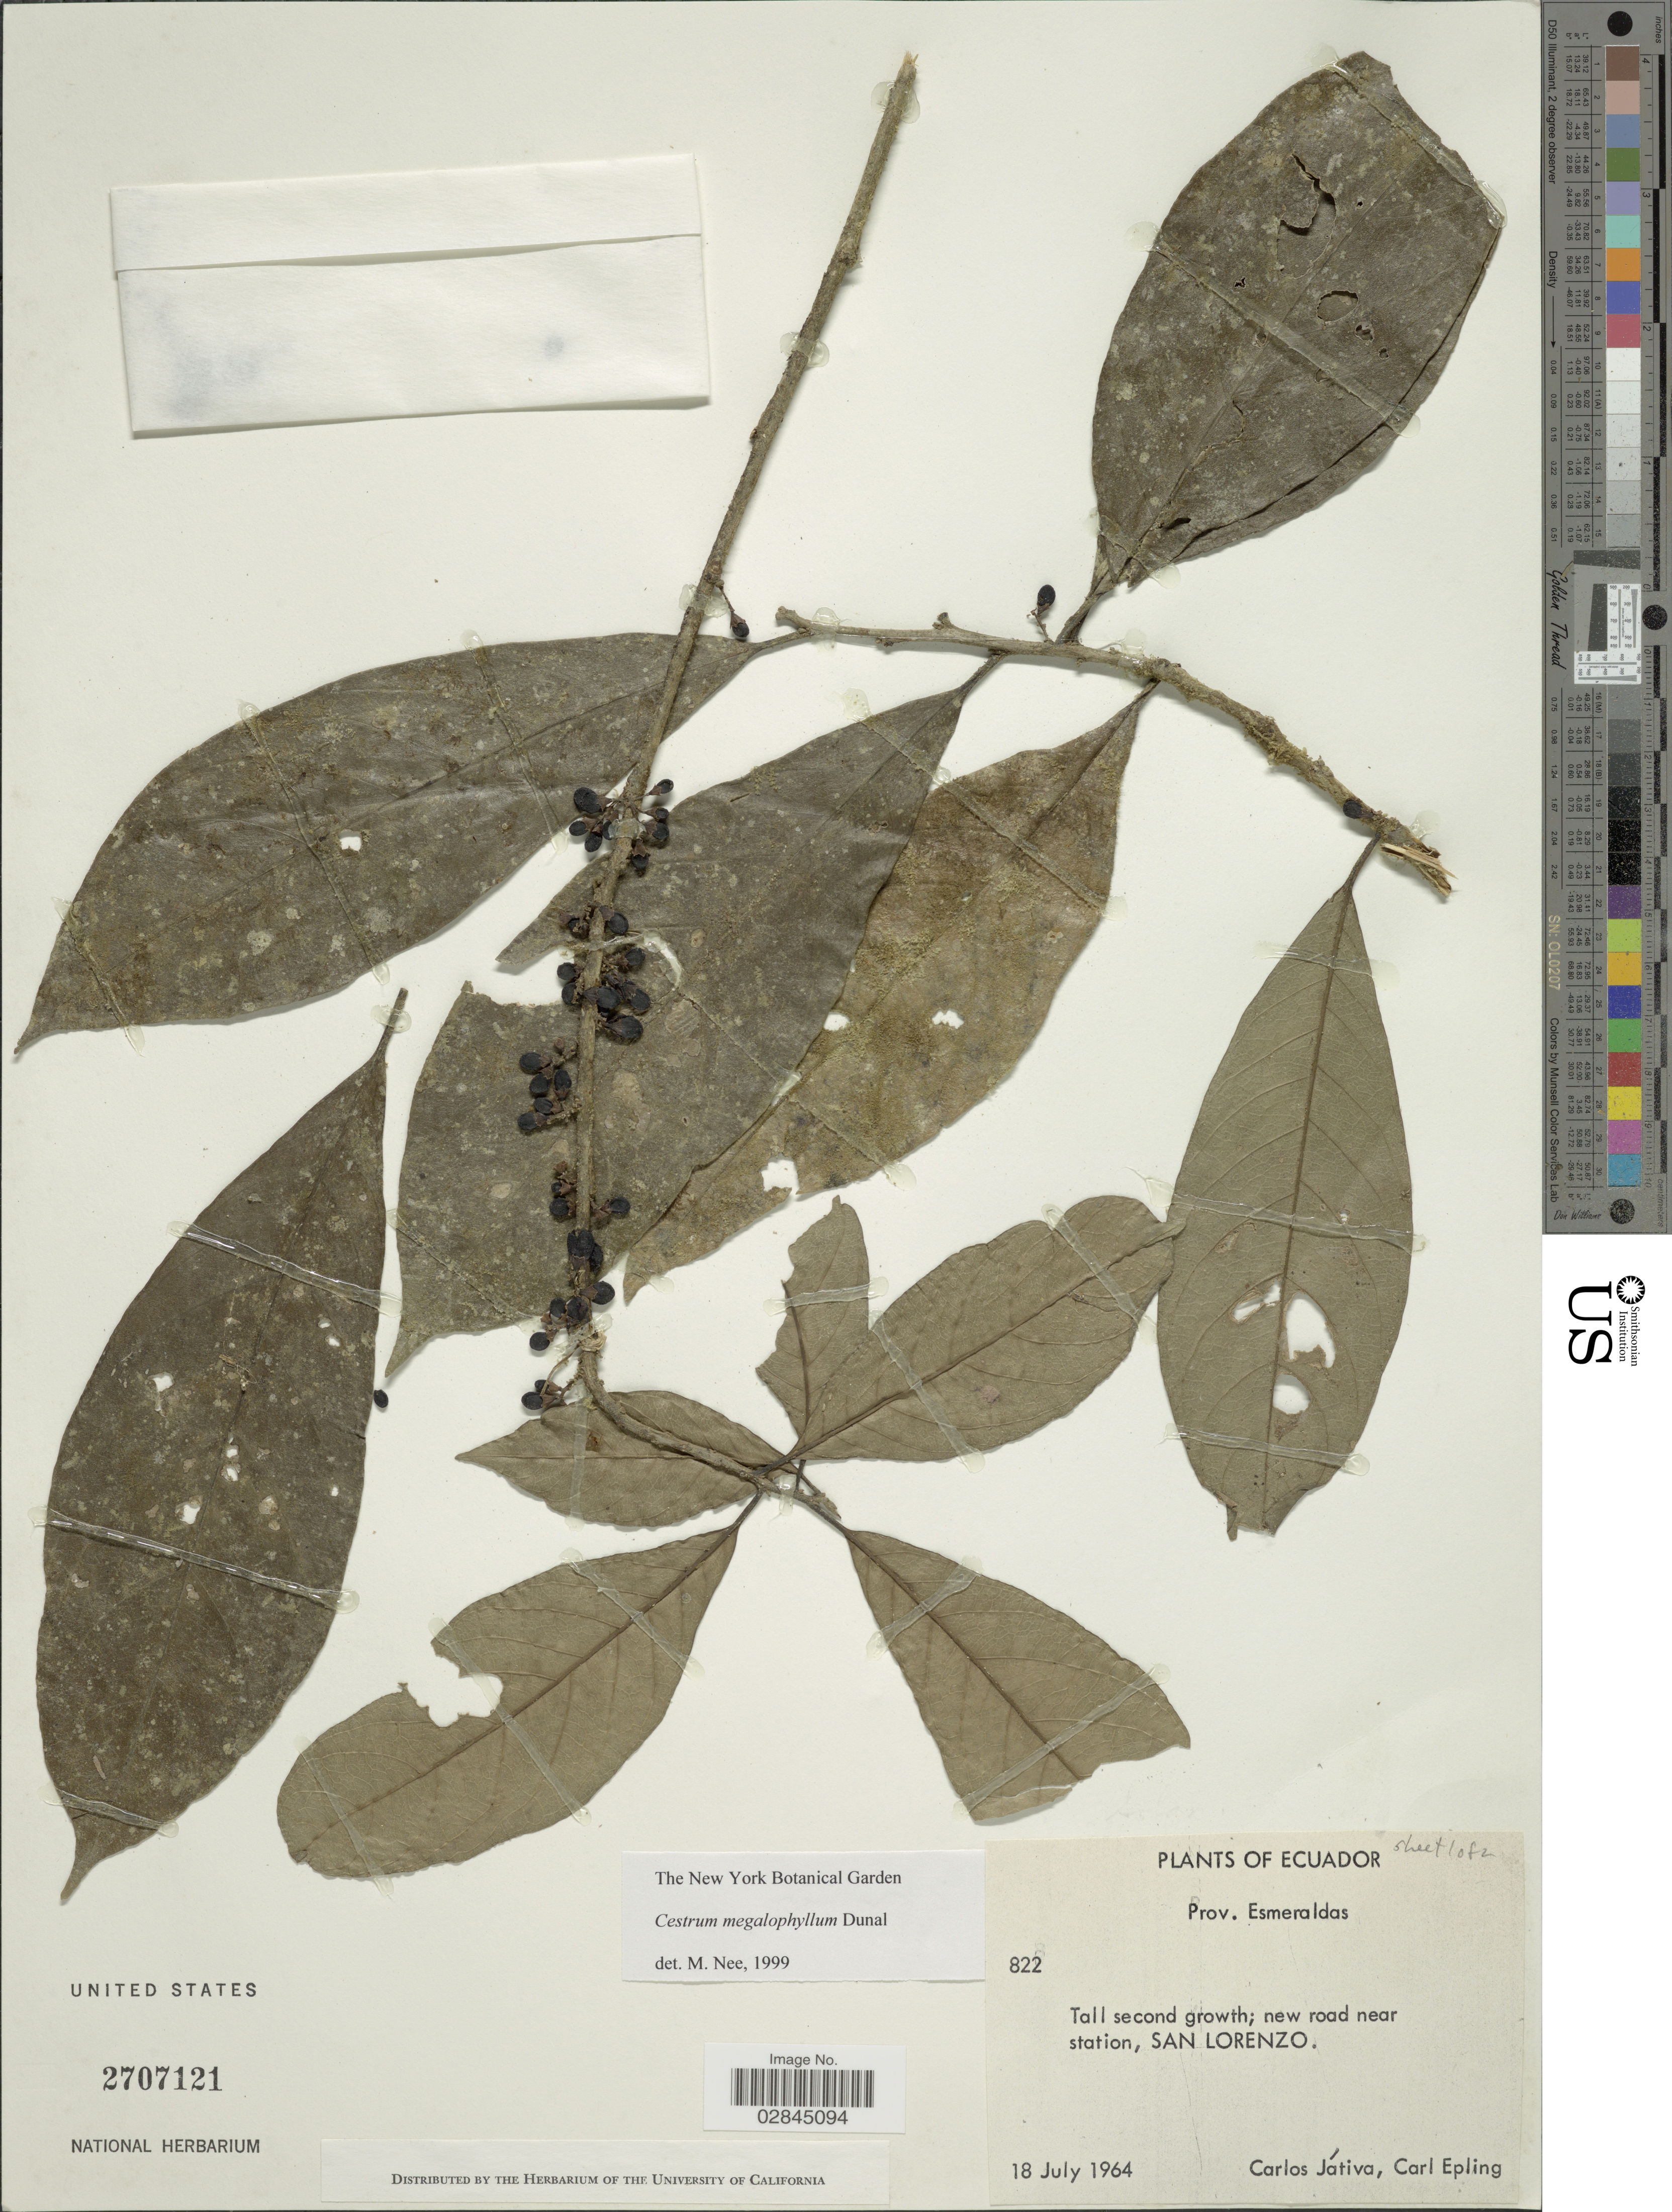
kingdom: Plantae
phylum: Tracheophyta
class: Magnoliopsida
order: Solanales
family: Solanaceae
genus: Cestrum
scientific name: Cestrum schlechtendahlii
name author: G. Don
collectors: C. D. Játiva & C. C. Epling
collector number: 822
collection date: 1964-07-18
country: Ecuador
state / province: Esmeraldas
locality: Tall second growth along new road near station, San Lorenzo.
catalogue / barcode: US 2707121